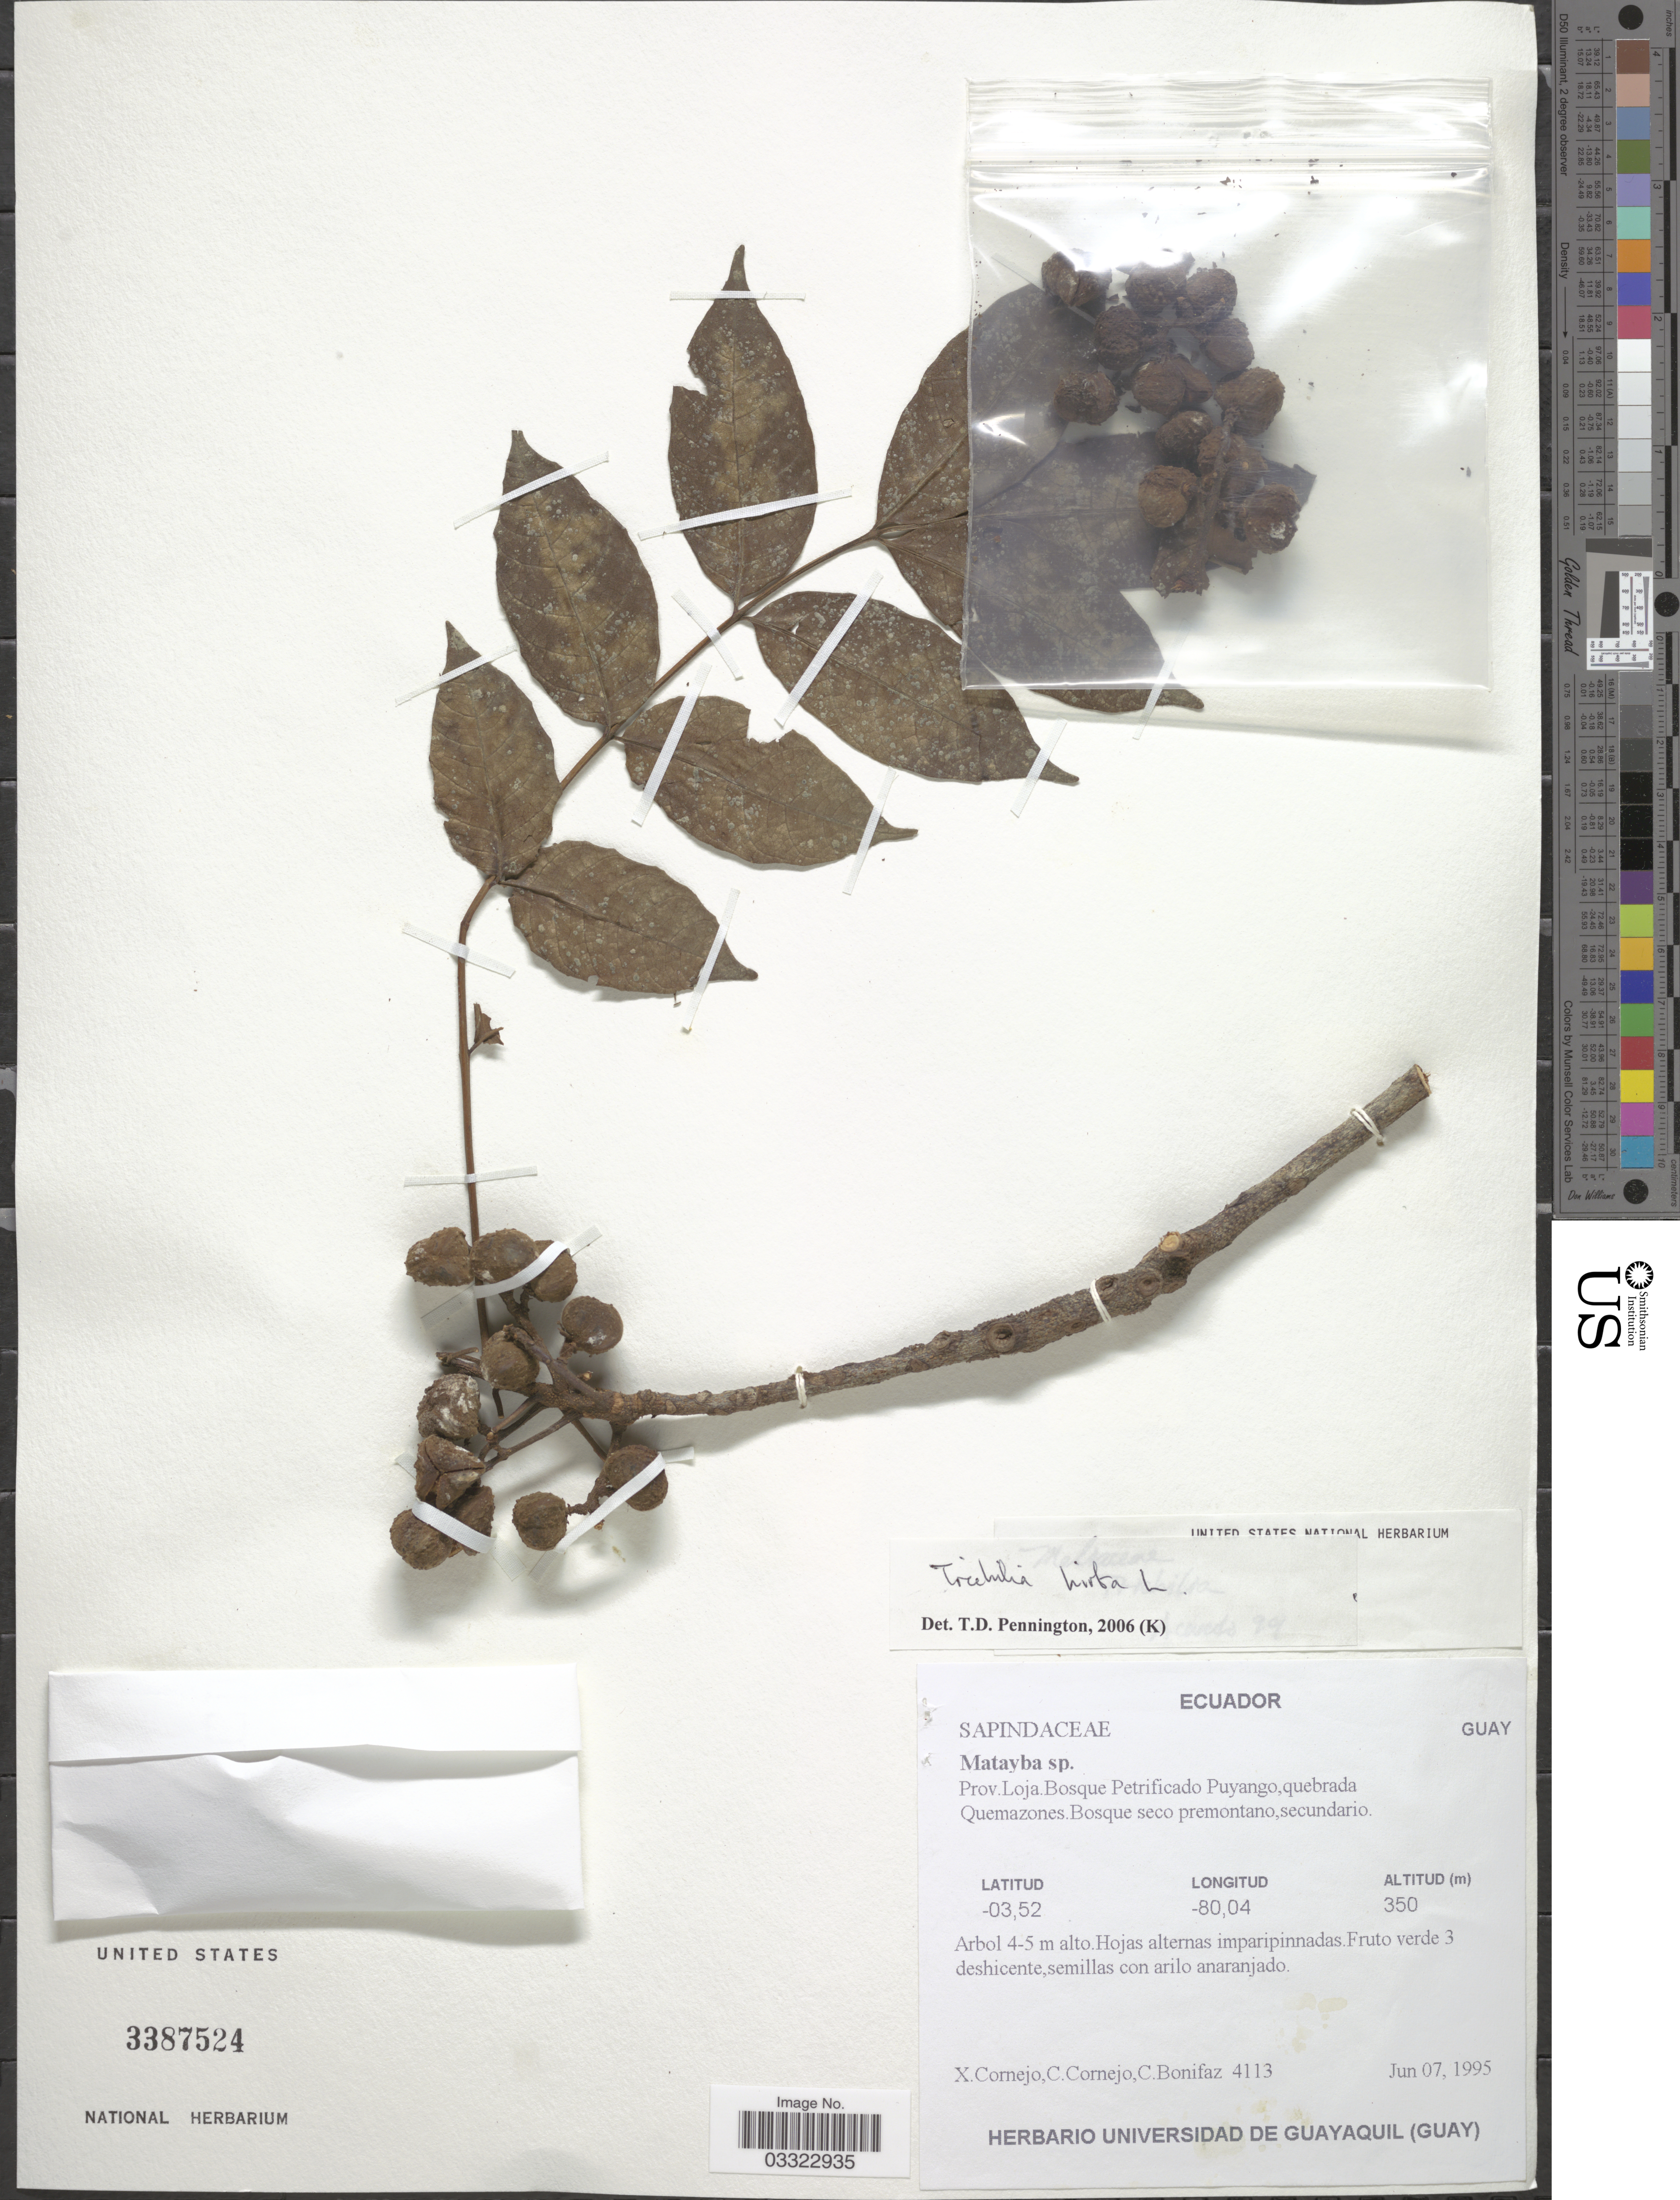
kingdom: Plantae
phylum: Tracheophyta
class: Magnoliopsida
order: Sapindales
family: Meliaceae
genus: Trichilia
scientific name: Trichilia hirta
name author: L.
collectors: X. F. Cornejo, C. Cornejo & C. Bonifaz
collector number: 4113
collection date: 1995-06-07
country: Ecuador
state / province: Loja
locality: Bosque Petrificado Puyango, quebrada Quemazones.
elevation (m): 350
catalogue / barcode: US 3387524